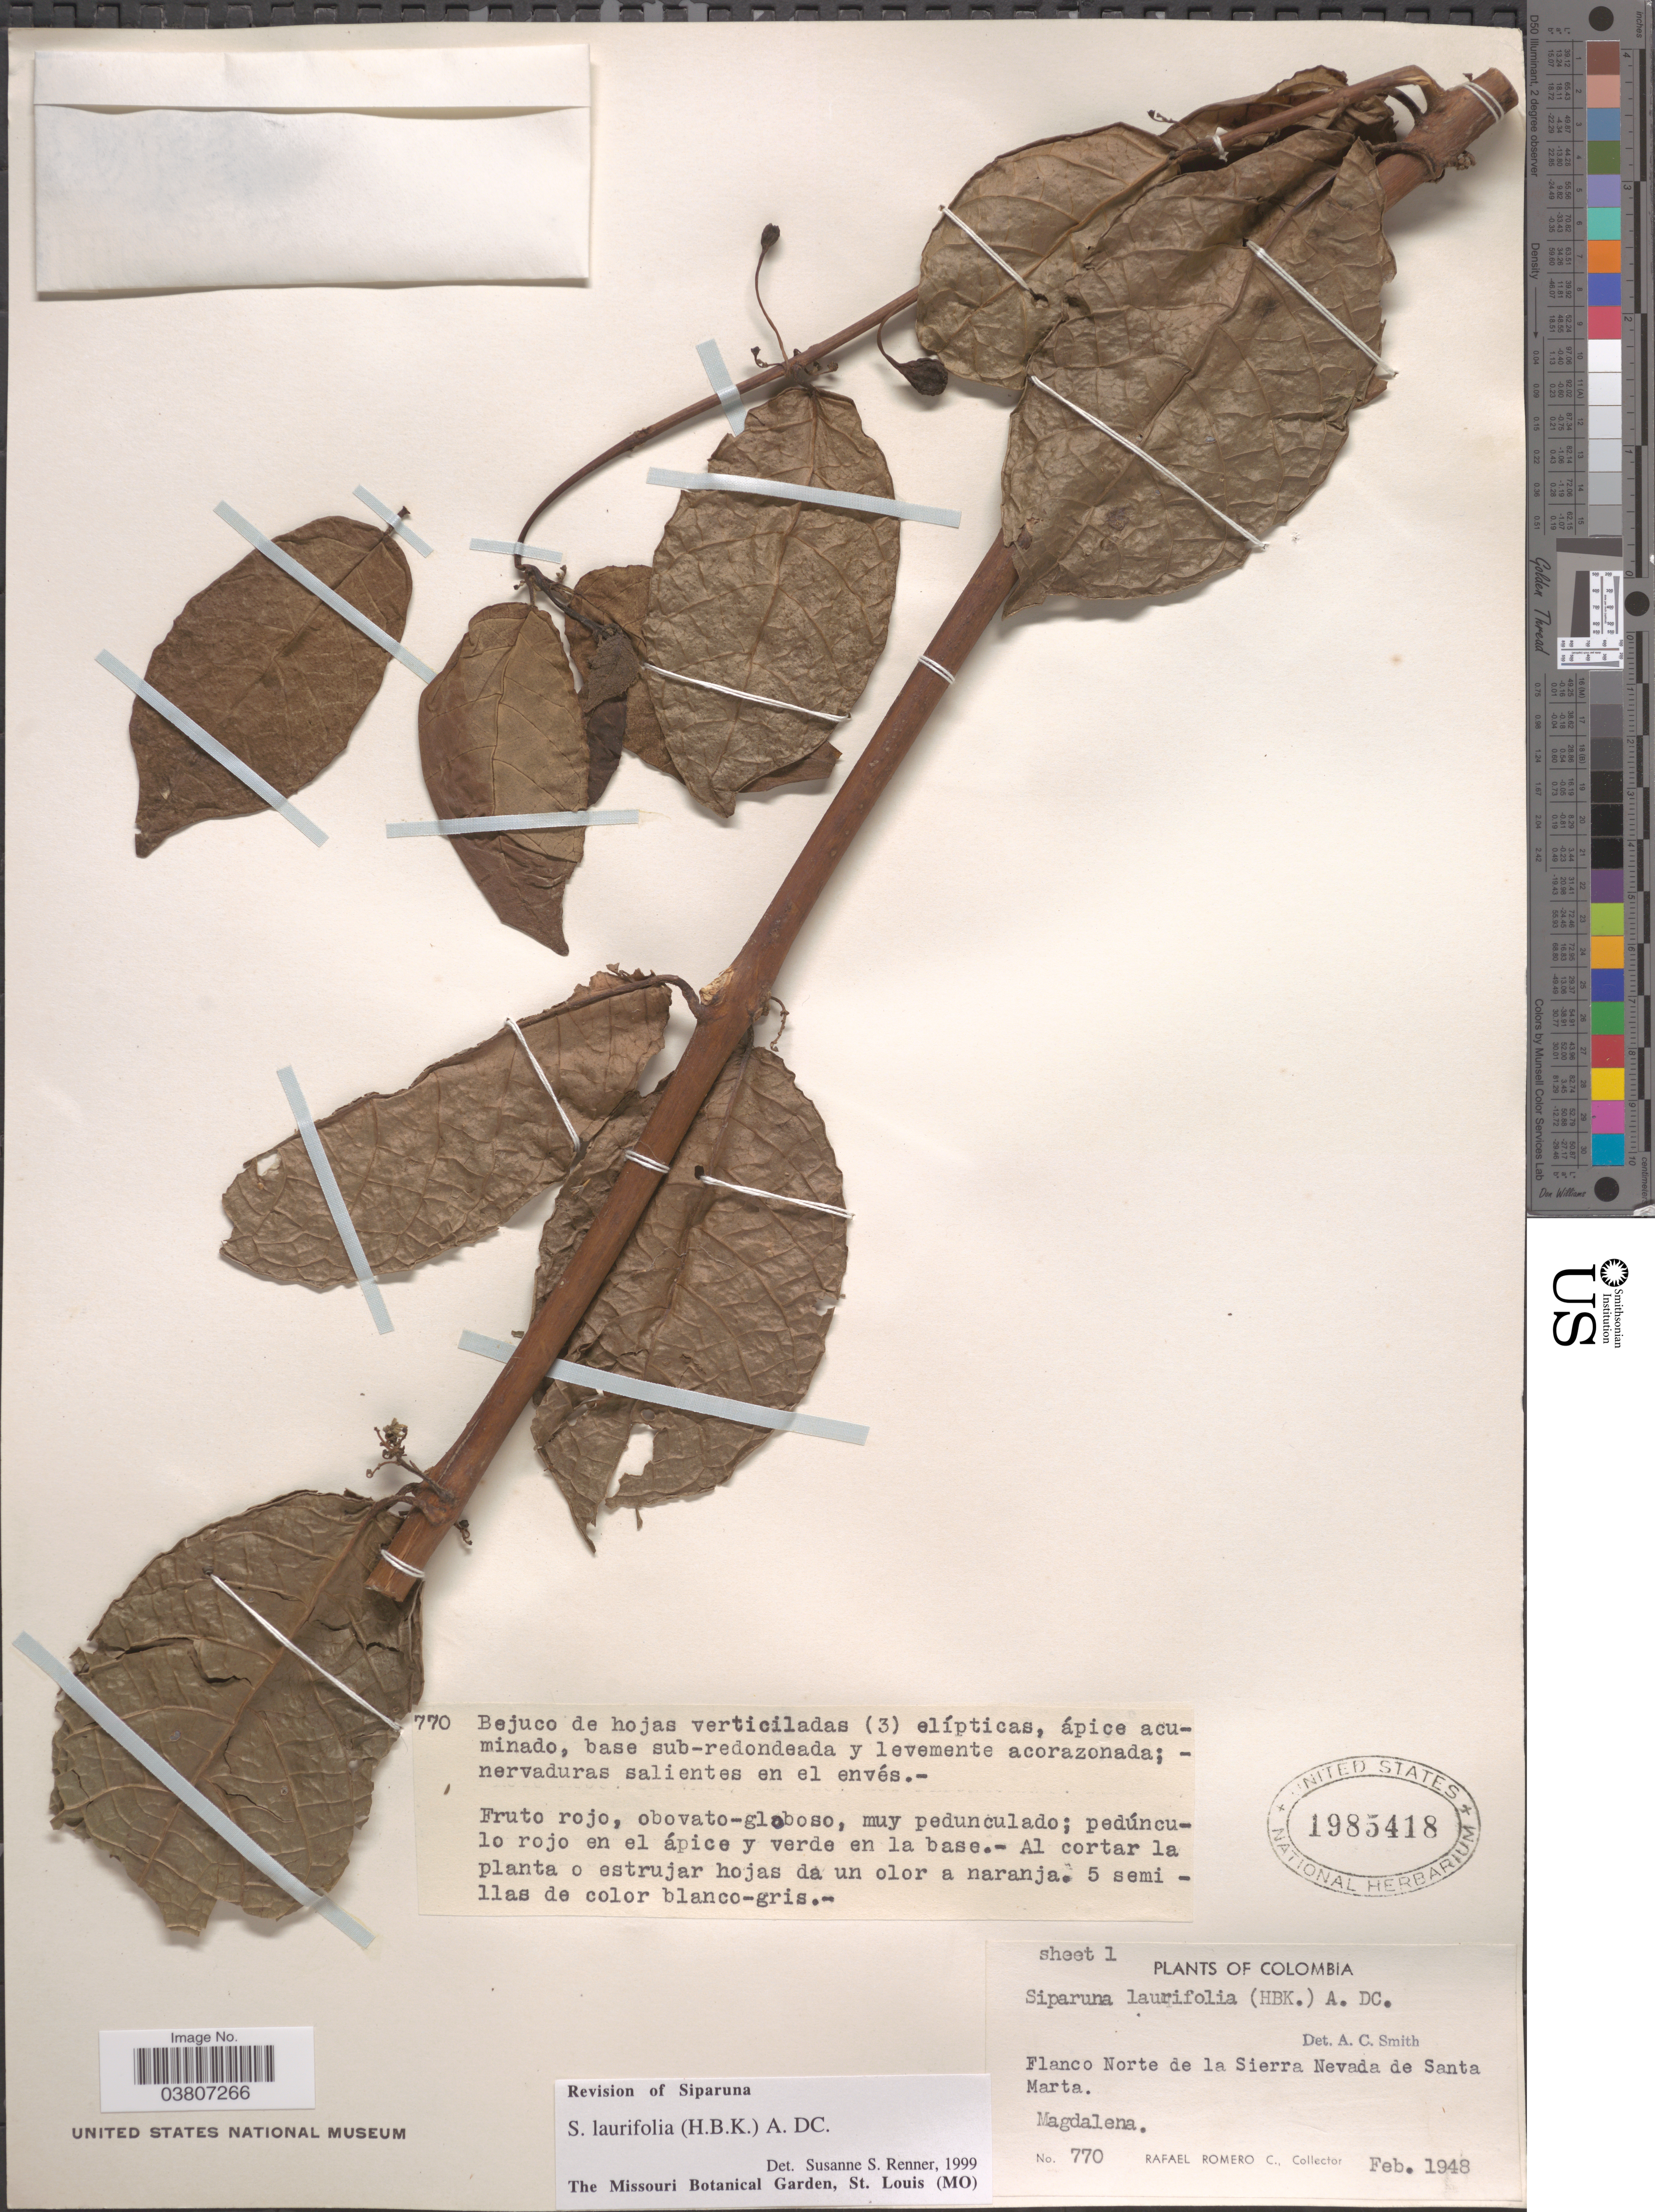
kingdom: Plantae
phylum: Tracheophyta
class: Magnoliopsida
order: Laurales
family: Siparunaceae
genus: Siparuna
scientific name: Siparuna laurifolia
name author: (Kunth) A. DC.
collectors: R. Romero Castañeda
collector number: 770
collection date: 1948-02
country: Colombia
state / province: Magdalena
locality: Flanco Norte de la Sierra Nevada de Santa Marta.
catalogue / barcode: US 1985418